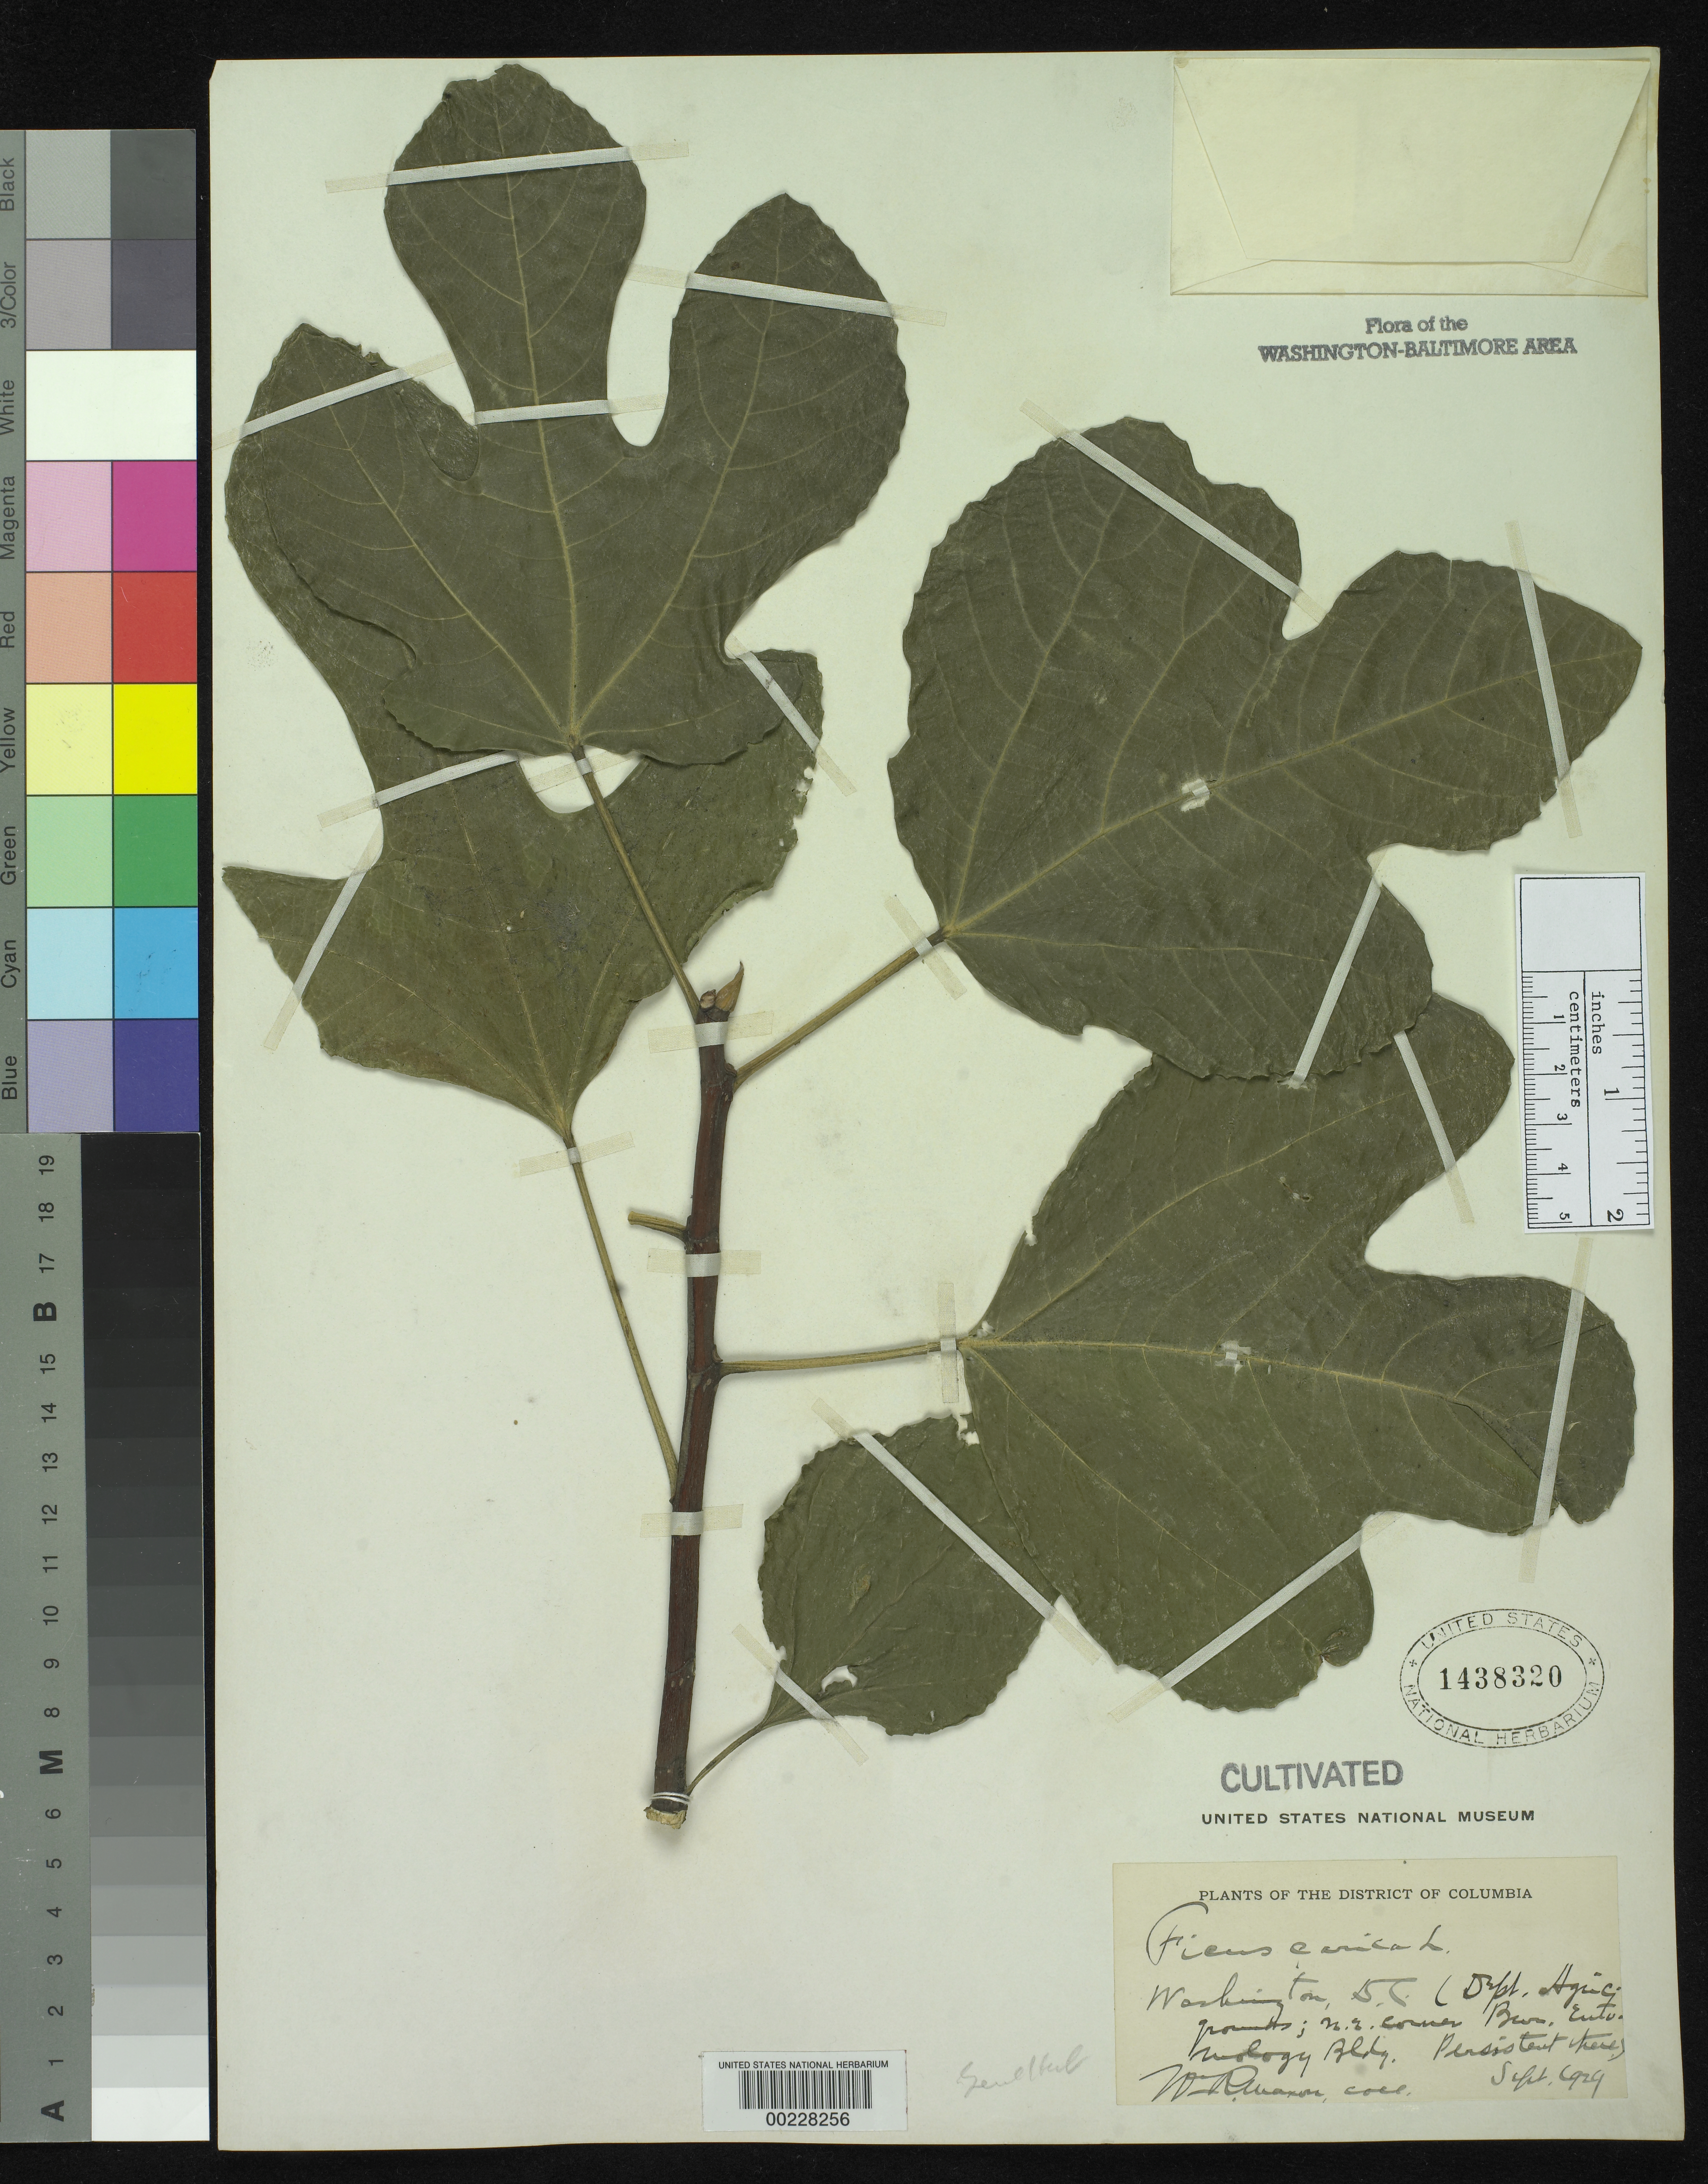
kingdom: Plantae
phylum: Tracheophyta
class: Magnoliopsida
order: Rosales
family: Moraceae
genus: Ficus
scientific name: Ficus carica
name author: L.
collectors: W. R. Maxon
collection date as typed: Sep 1929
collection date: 1929-09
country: United States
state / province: District of Columbia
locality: Agricultural grounds; NE corner between entrance of Mology Building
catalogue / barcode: US 1438320